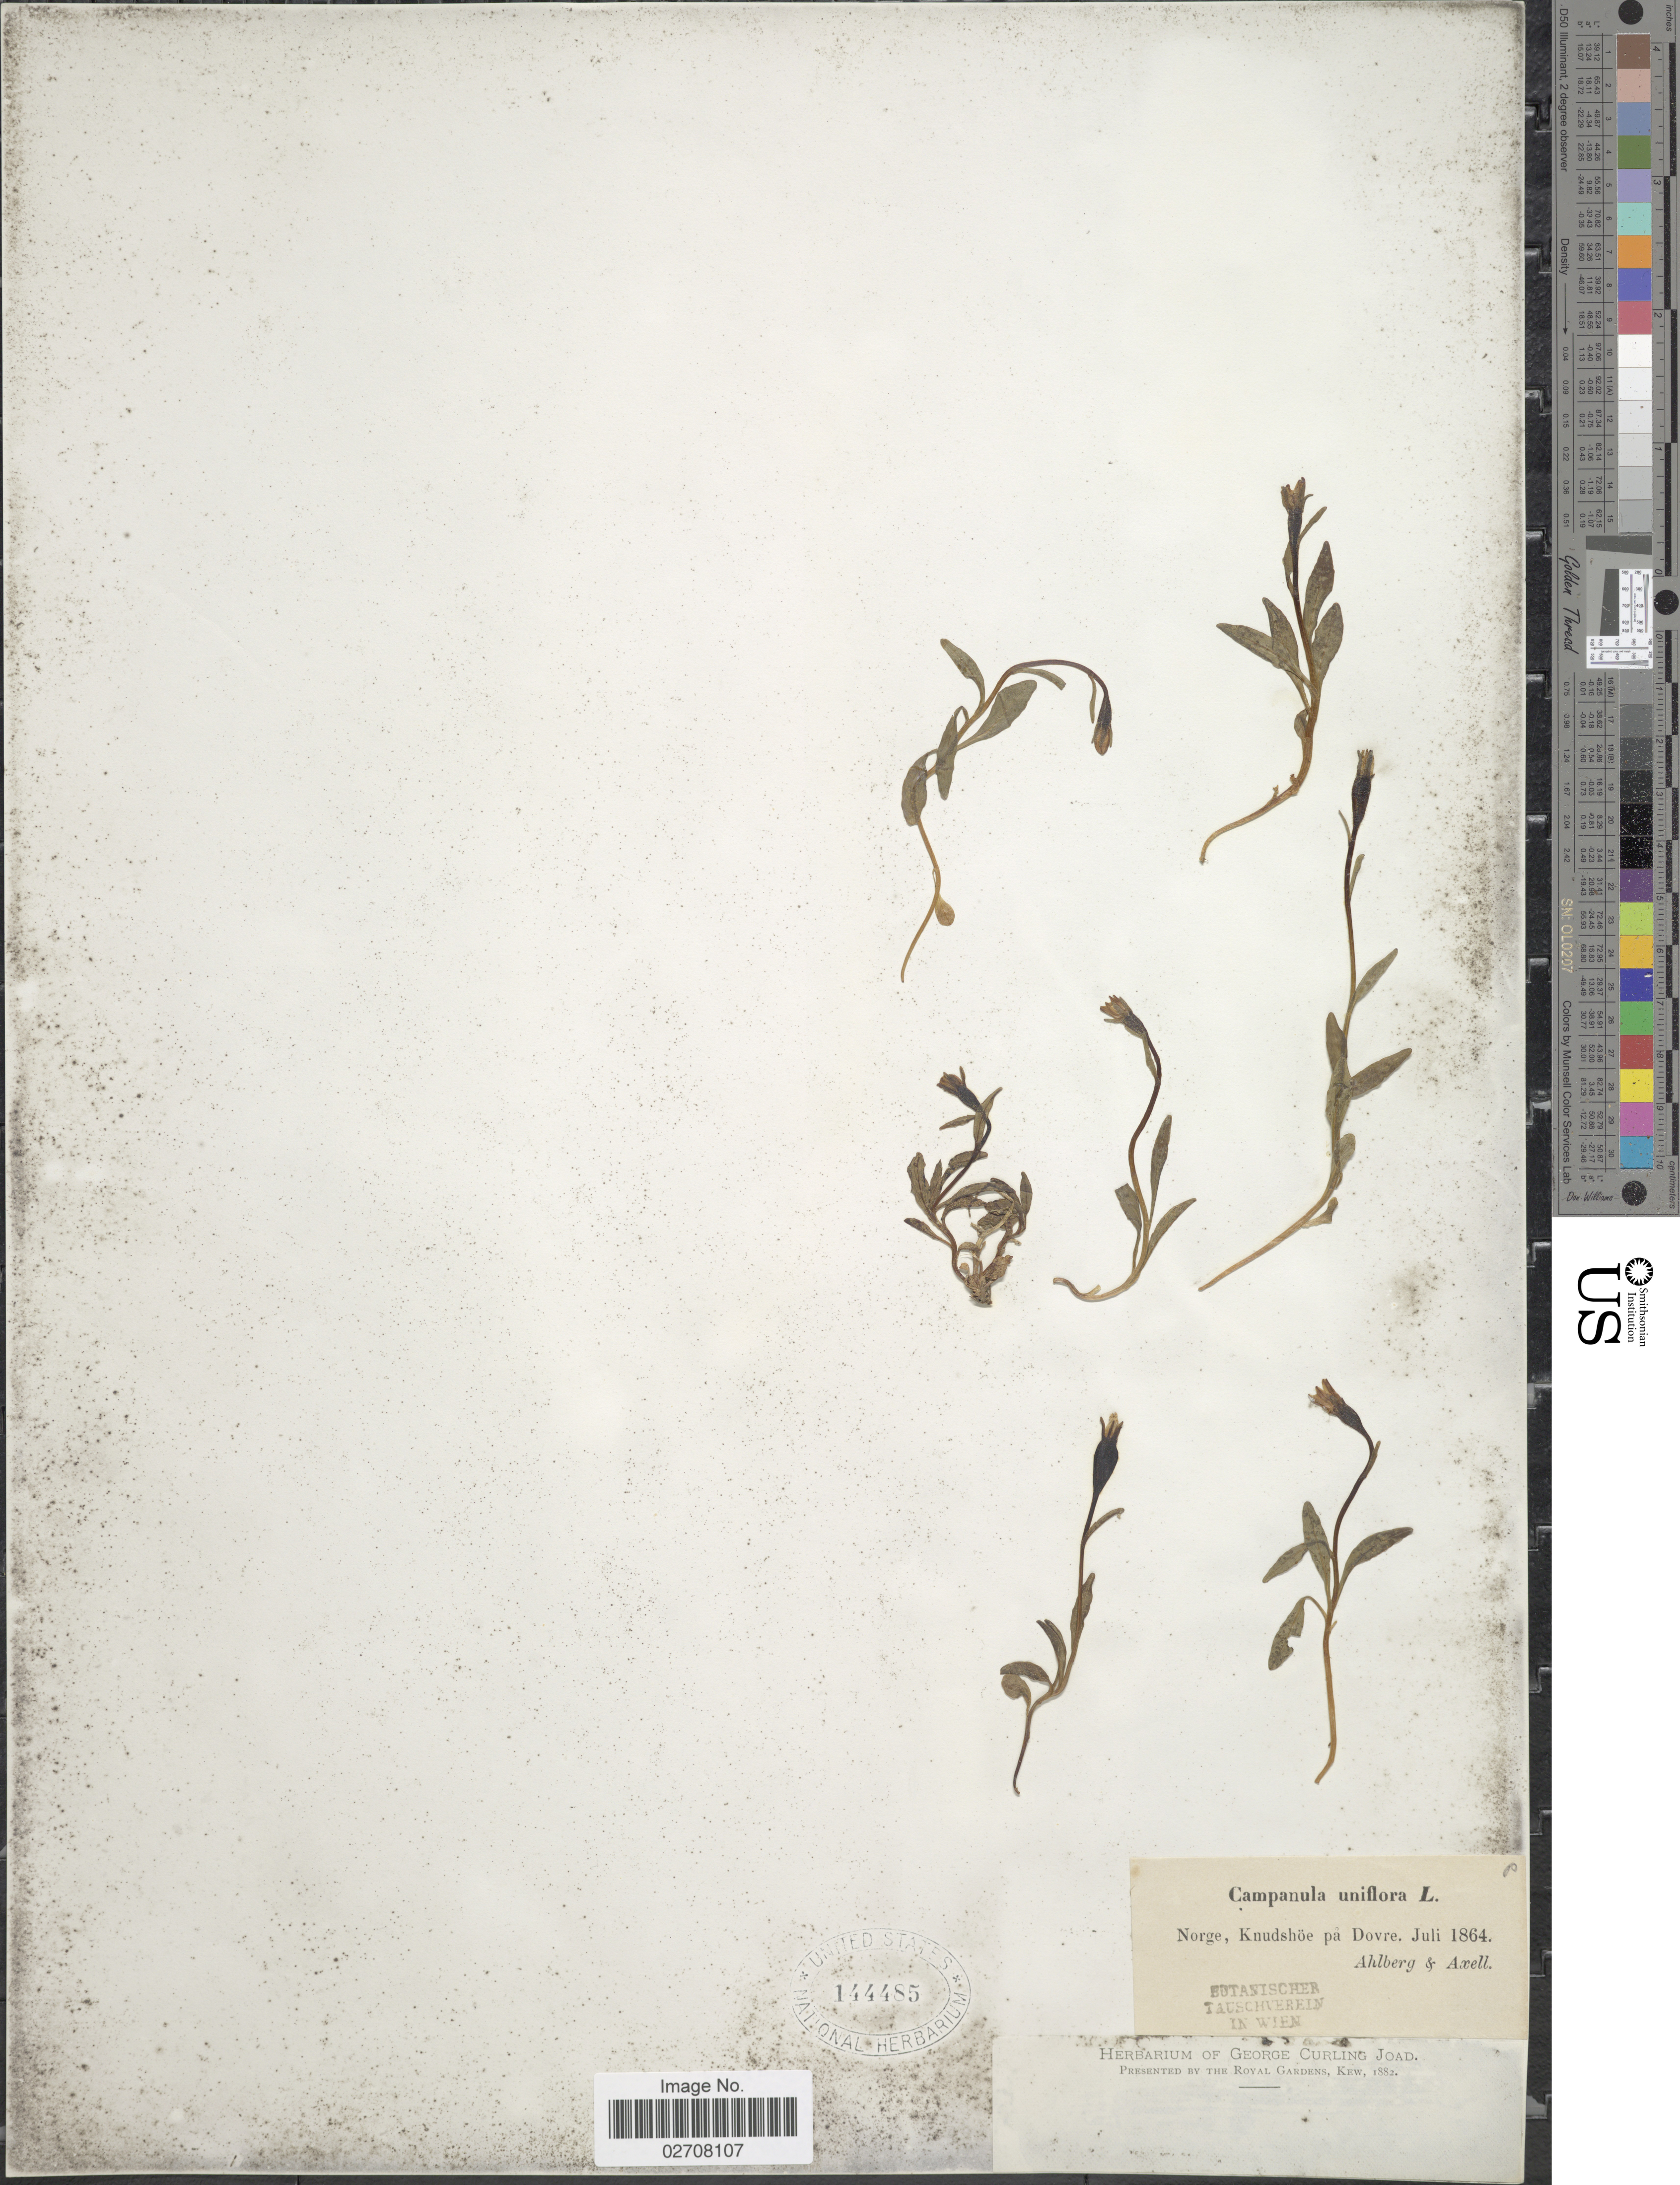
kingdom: Plantae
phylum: Tracheophyta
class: Magnoliopsida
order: Asterales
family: Campanulaceae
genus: Campanula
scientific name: Campanula uniflora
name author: L.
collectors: Ahlberg & Axell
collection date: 1864-07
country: Norway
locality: Norge, Knudshoe pa Dovre.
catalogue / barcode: US 144485